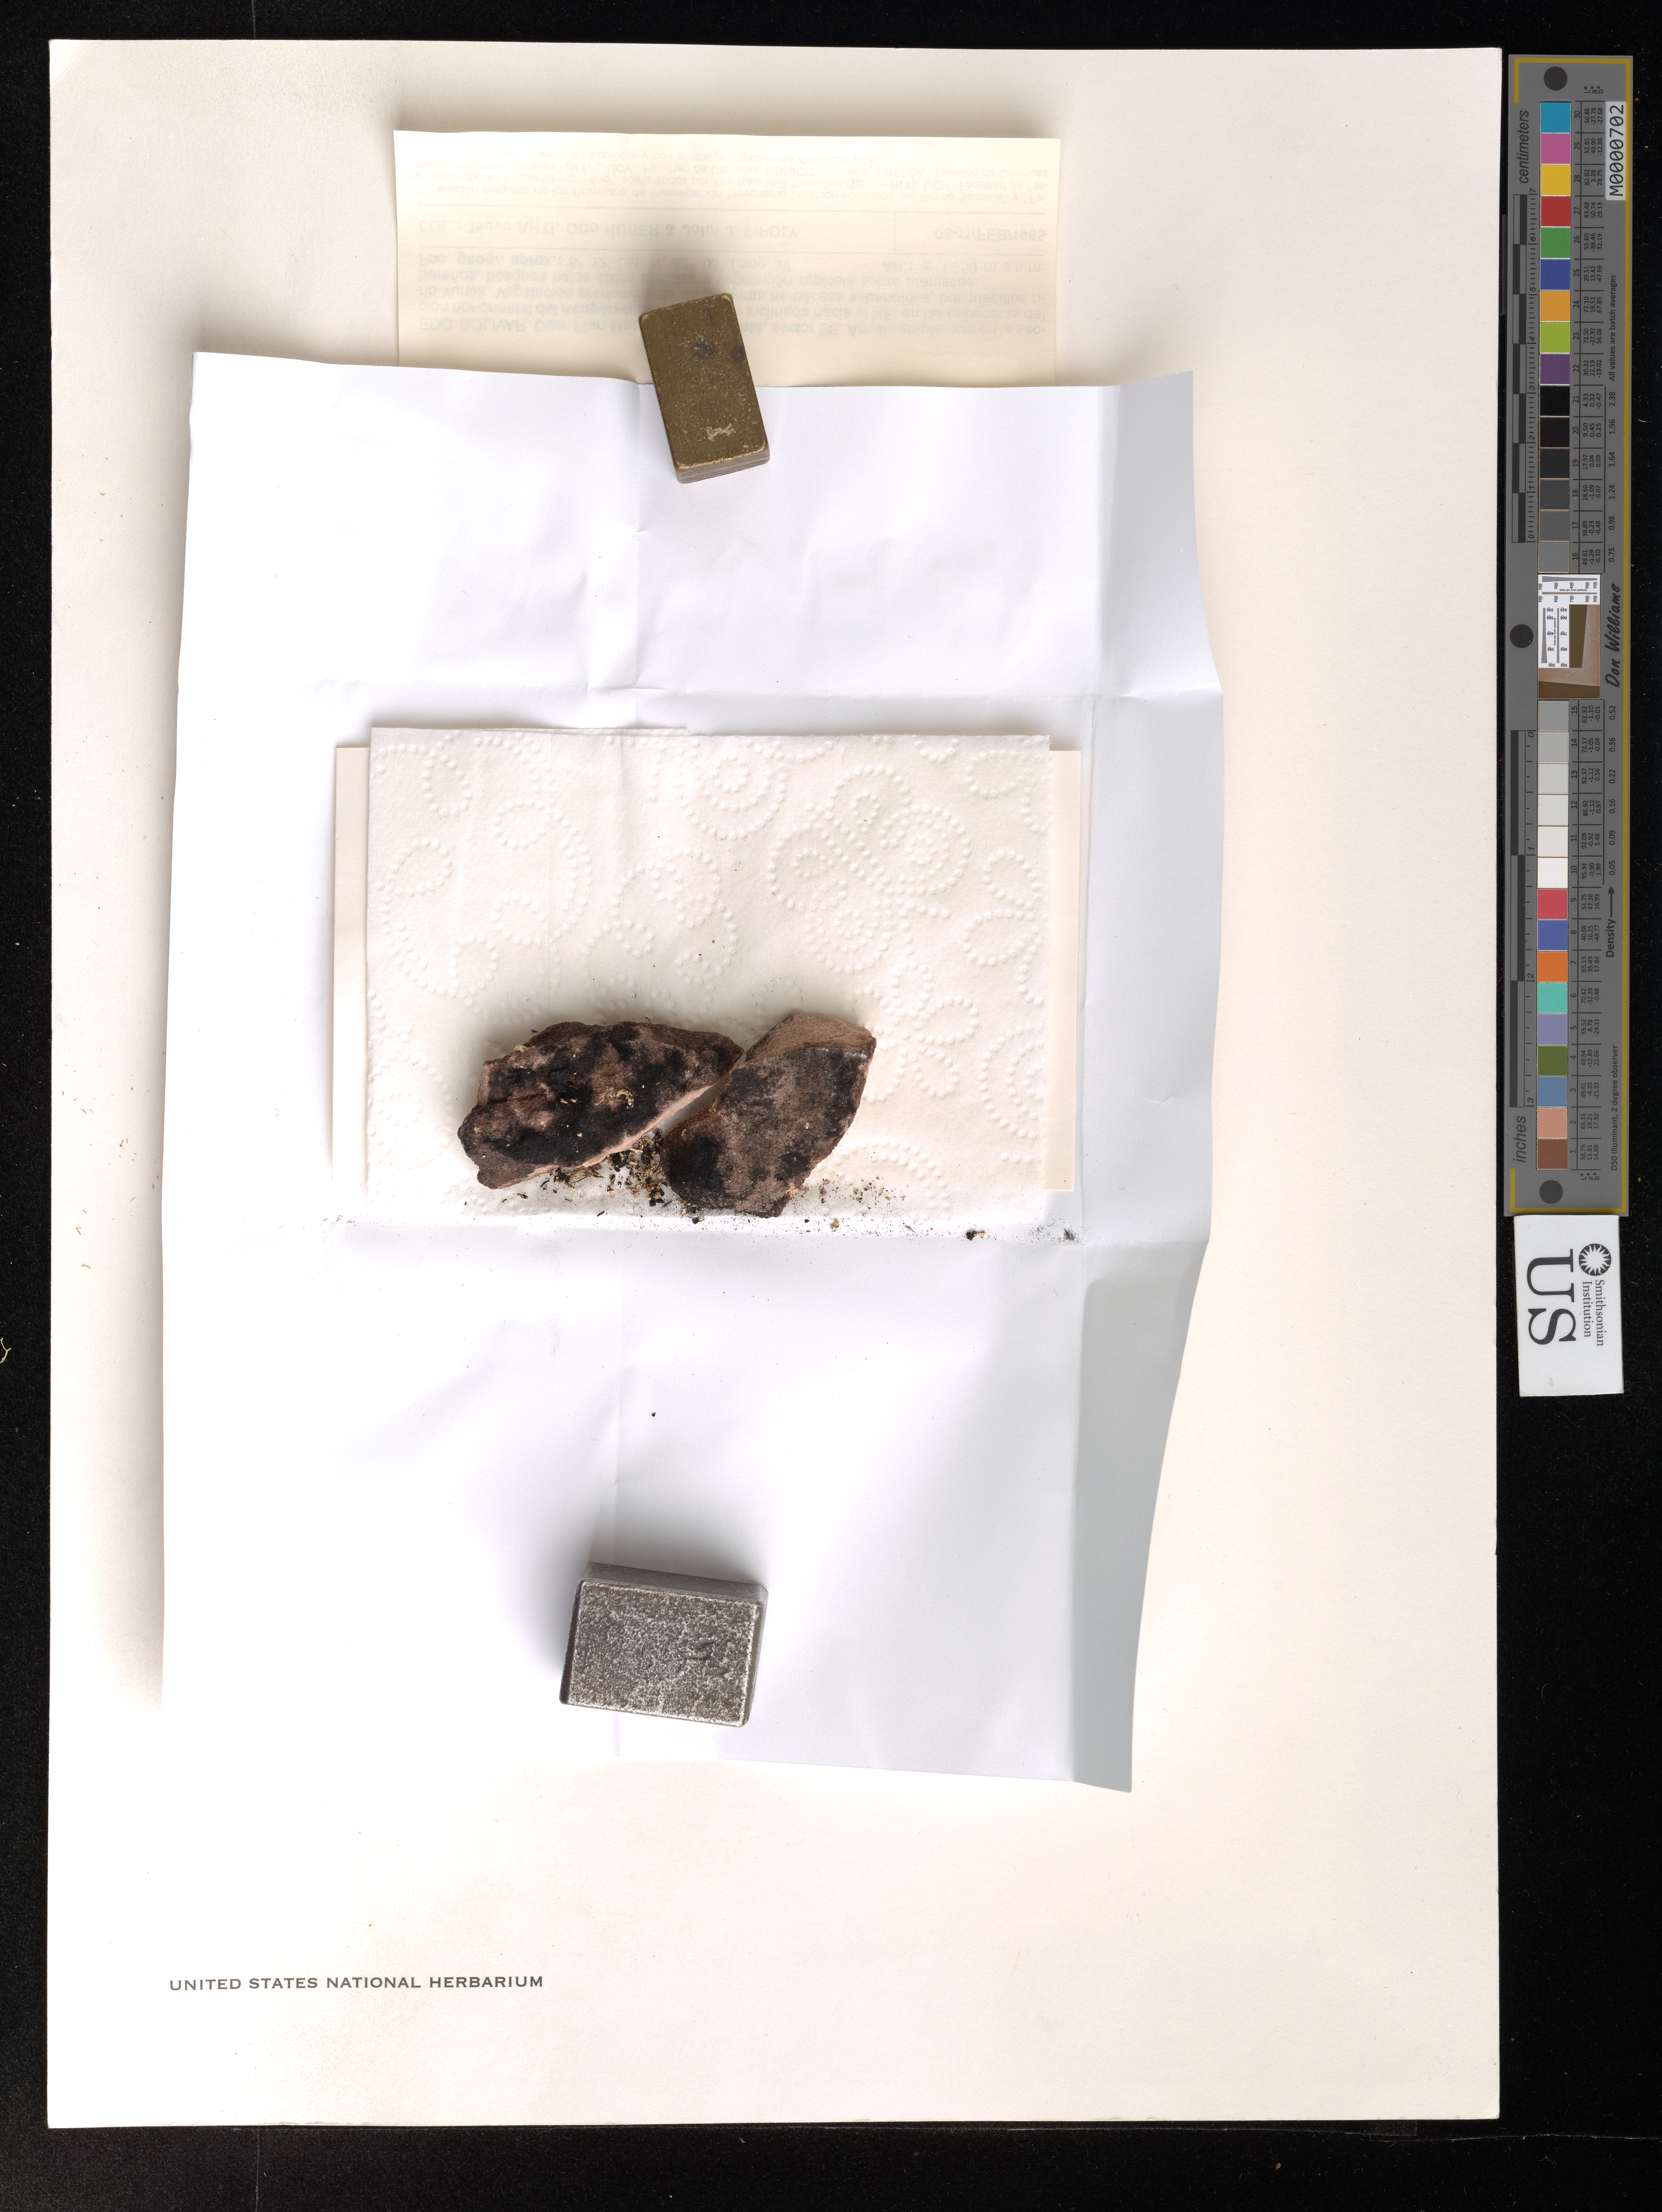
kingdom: Bacteria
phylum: Cyanobacteria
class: Cyanobacteriia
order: Cyanobacteriales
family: Scytonemataceae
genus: Scytonema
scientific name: Scytonema sp.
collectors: T. T. Ahti, O. Huber & J. Pipoly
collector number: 45048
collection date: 1985-02-08/1985-02-11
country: Venezuela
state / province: Bolívar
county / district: Piar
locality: Macizo del Chimantá, sector SE. Amplia altiplanacie en la sección nor-oriental del Acopán-tepui, levemente inclinada hacia el NE, en las cabeceras del río Yunék.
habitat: Vegetación predominante de praderas herbáceas sabanoides, bosquecillos ribereños, bosques bajos sobre diabasa y vegetación rupícola sobre areniscas.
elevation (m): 1950